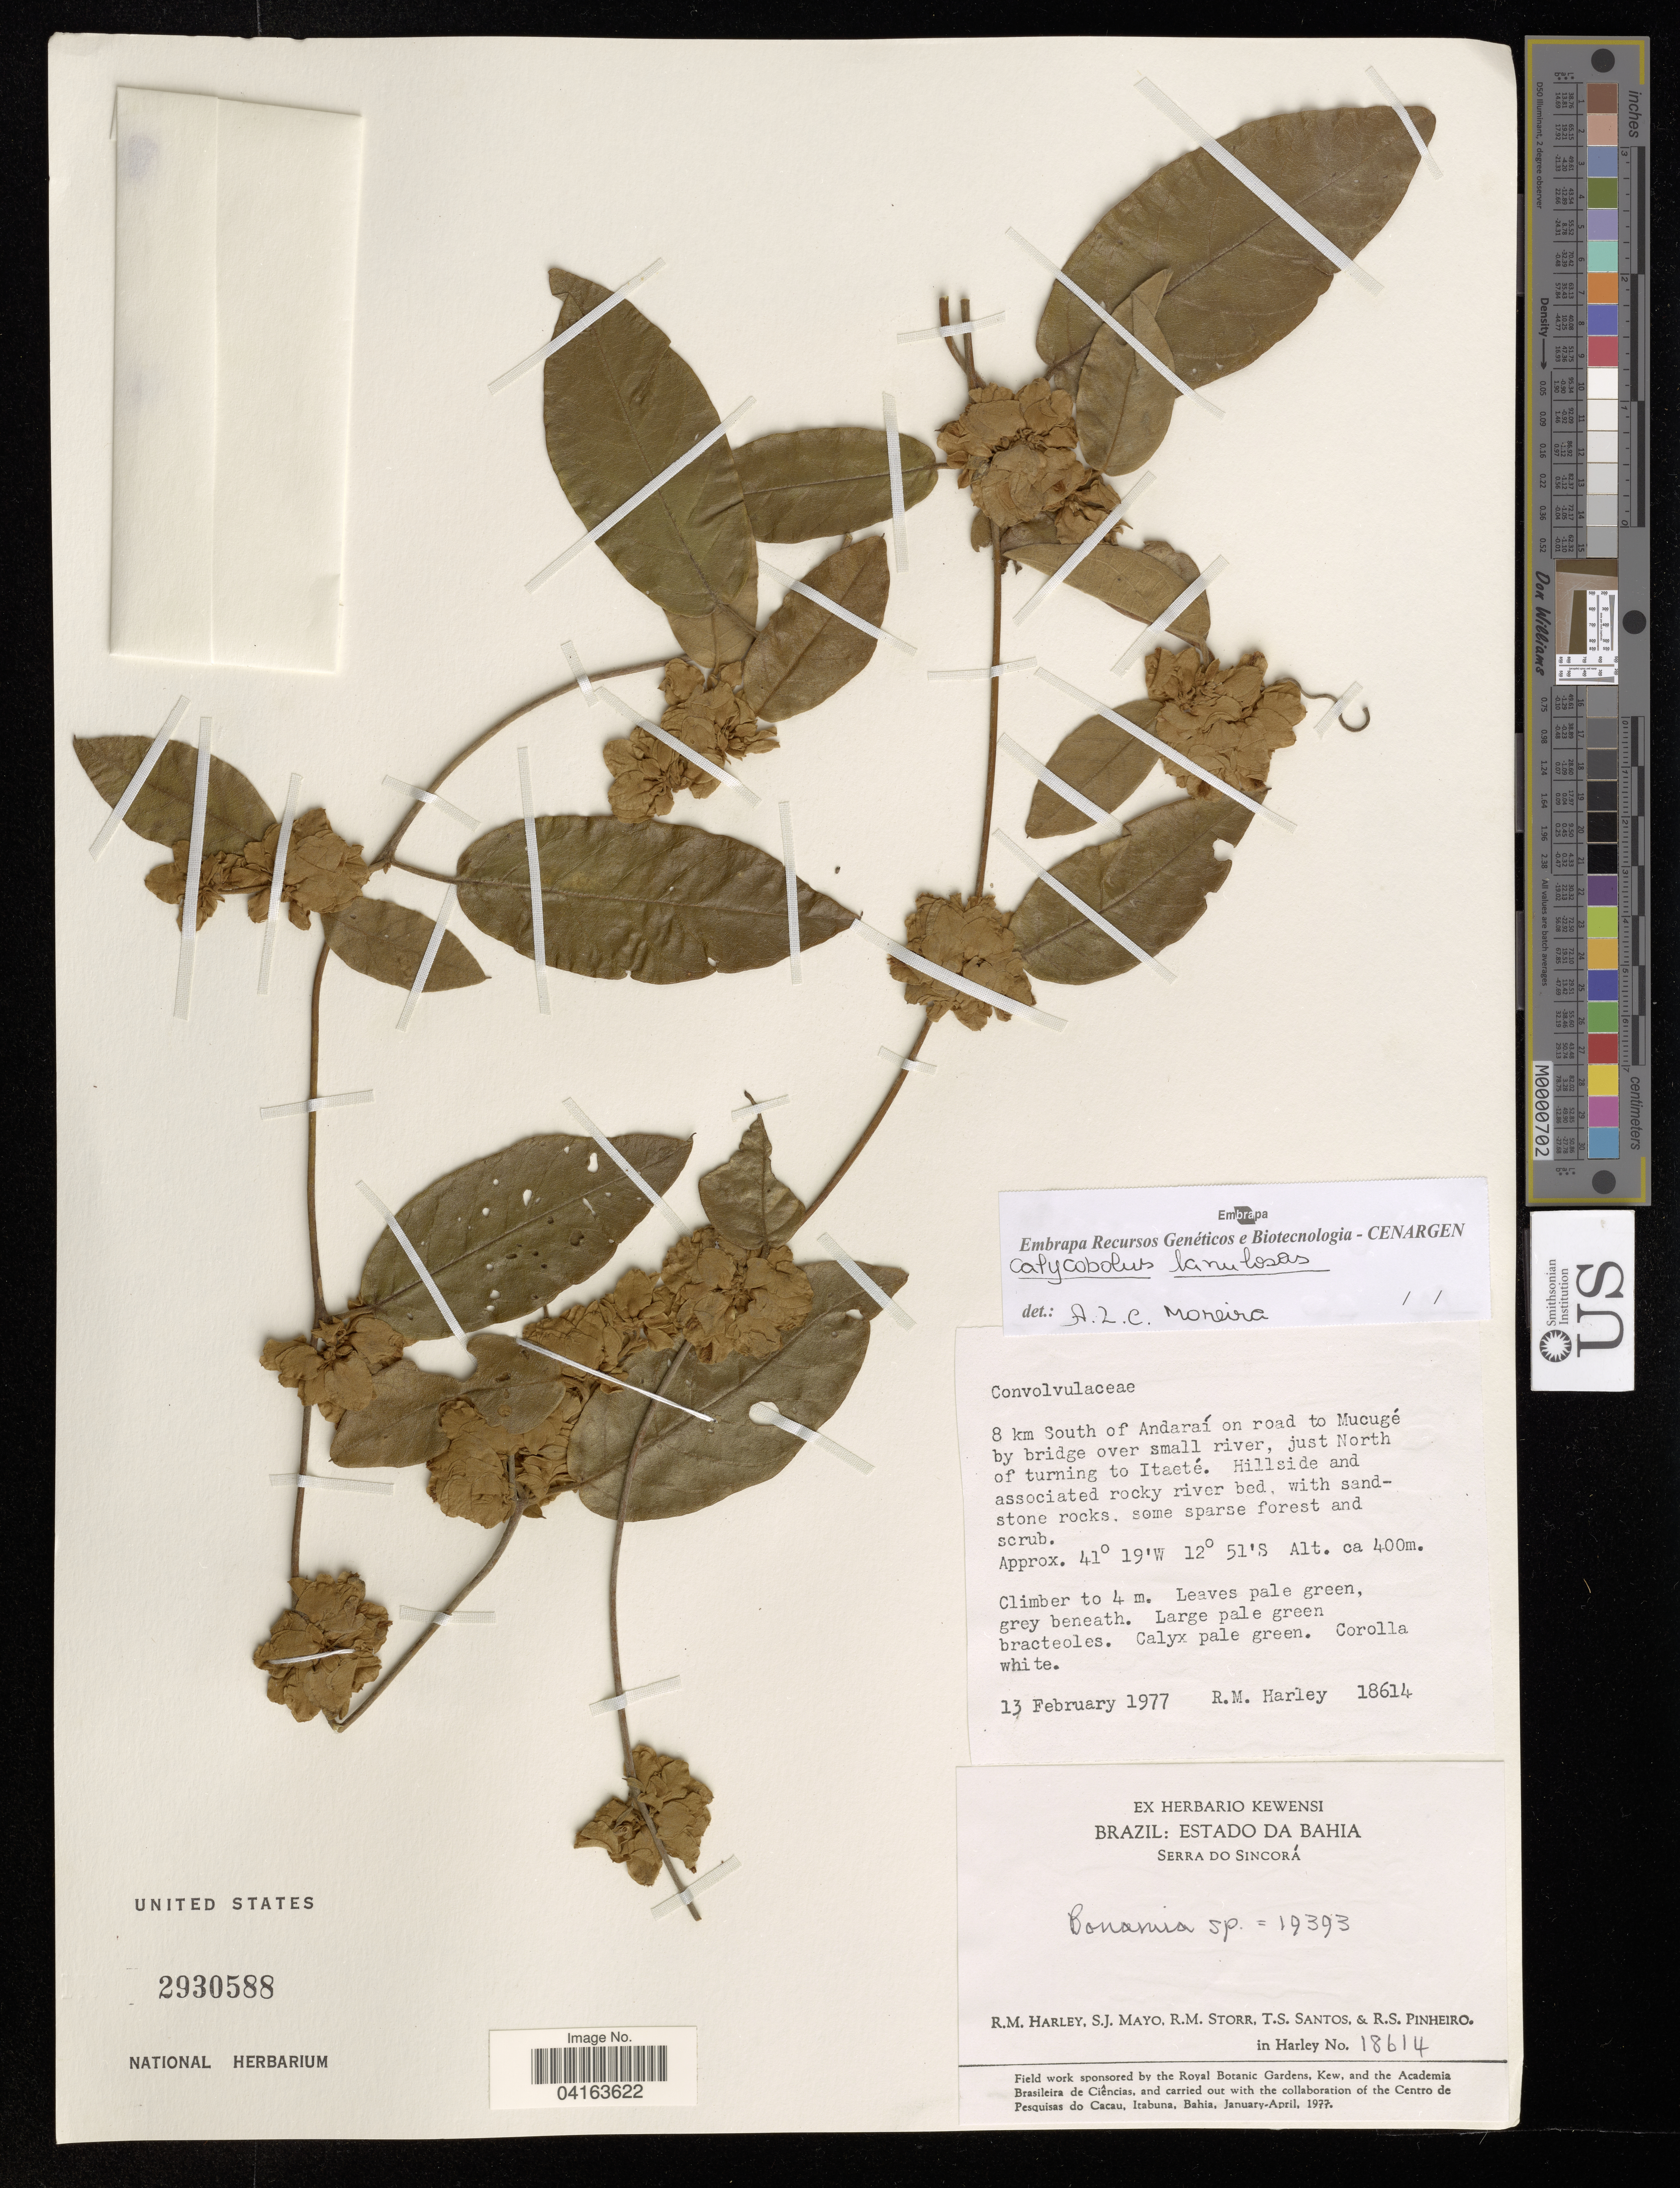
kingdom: Plantae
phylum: Tracheophyta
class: Magnoliopsida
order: Solanales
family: Convolvulaceae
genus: Calycobolus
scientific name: Calycobolus lanulosus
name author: Austin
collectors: R. M. Harley, S. Mayo, R. M. Storr, T. dos Santos & R. Pinheiro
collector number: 18614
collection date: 1977-02-13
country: Brazil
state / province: Bahia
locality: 8 km South of Andaraí on road to Mucugé by bridge over small river, just North of turning to Itaeté. Serra do Sincorá.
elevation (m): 400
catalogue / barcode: US 2930588